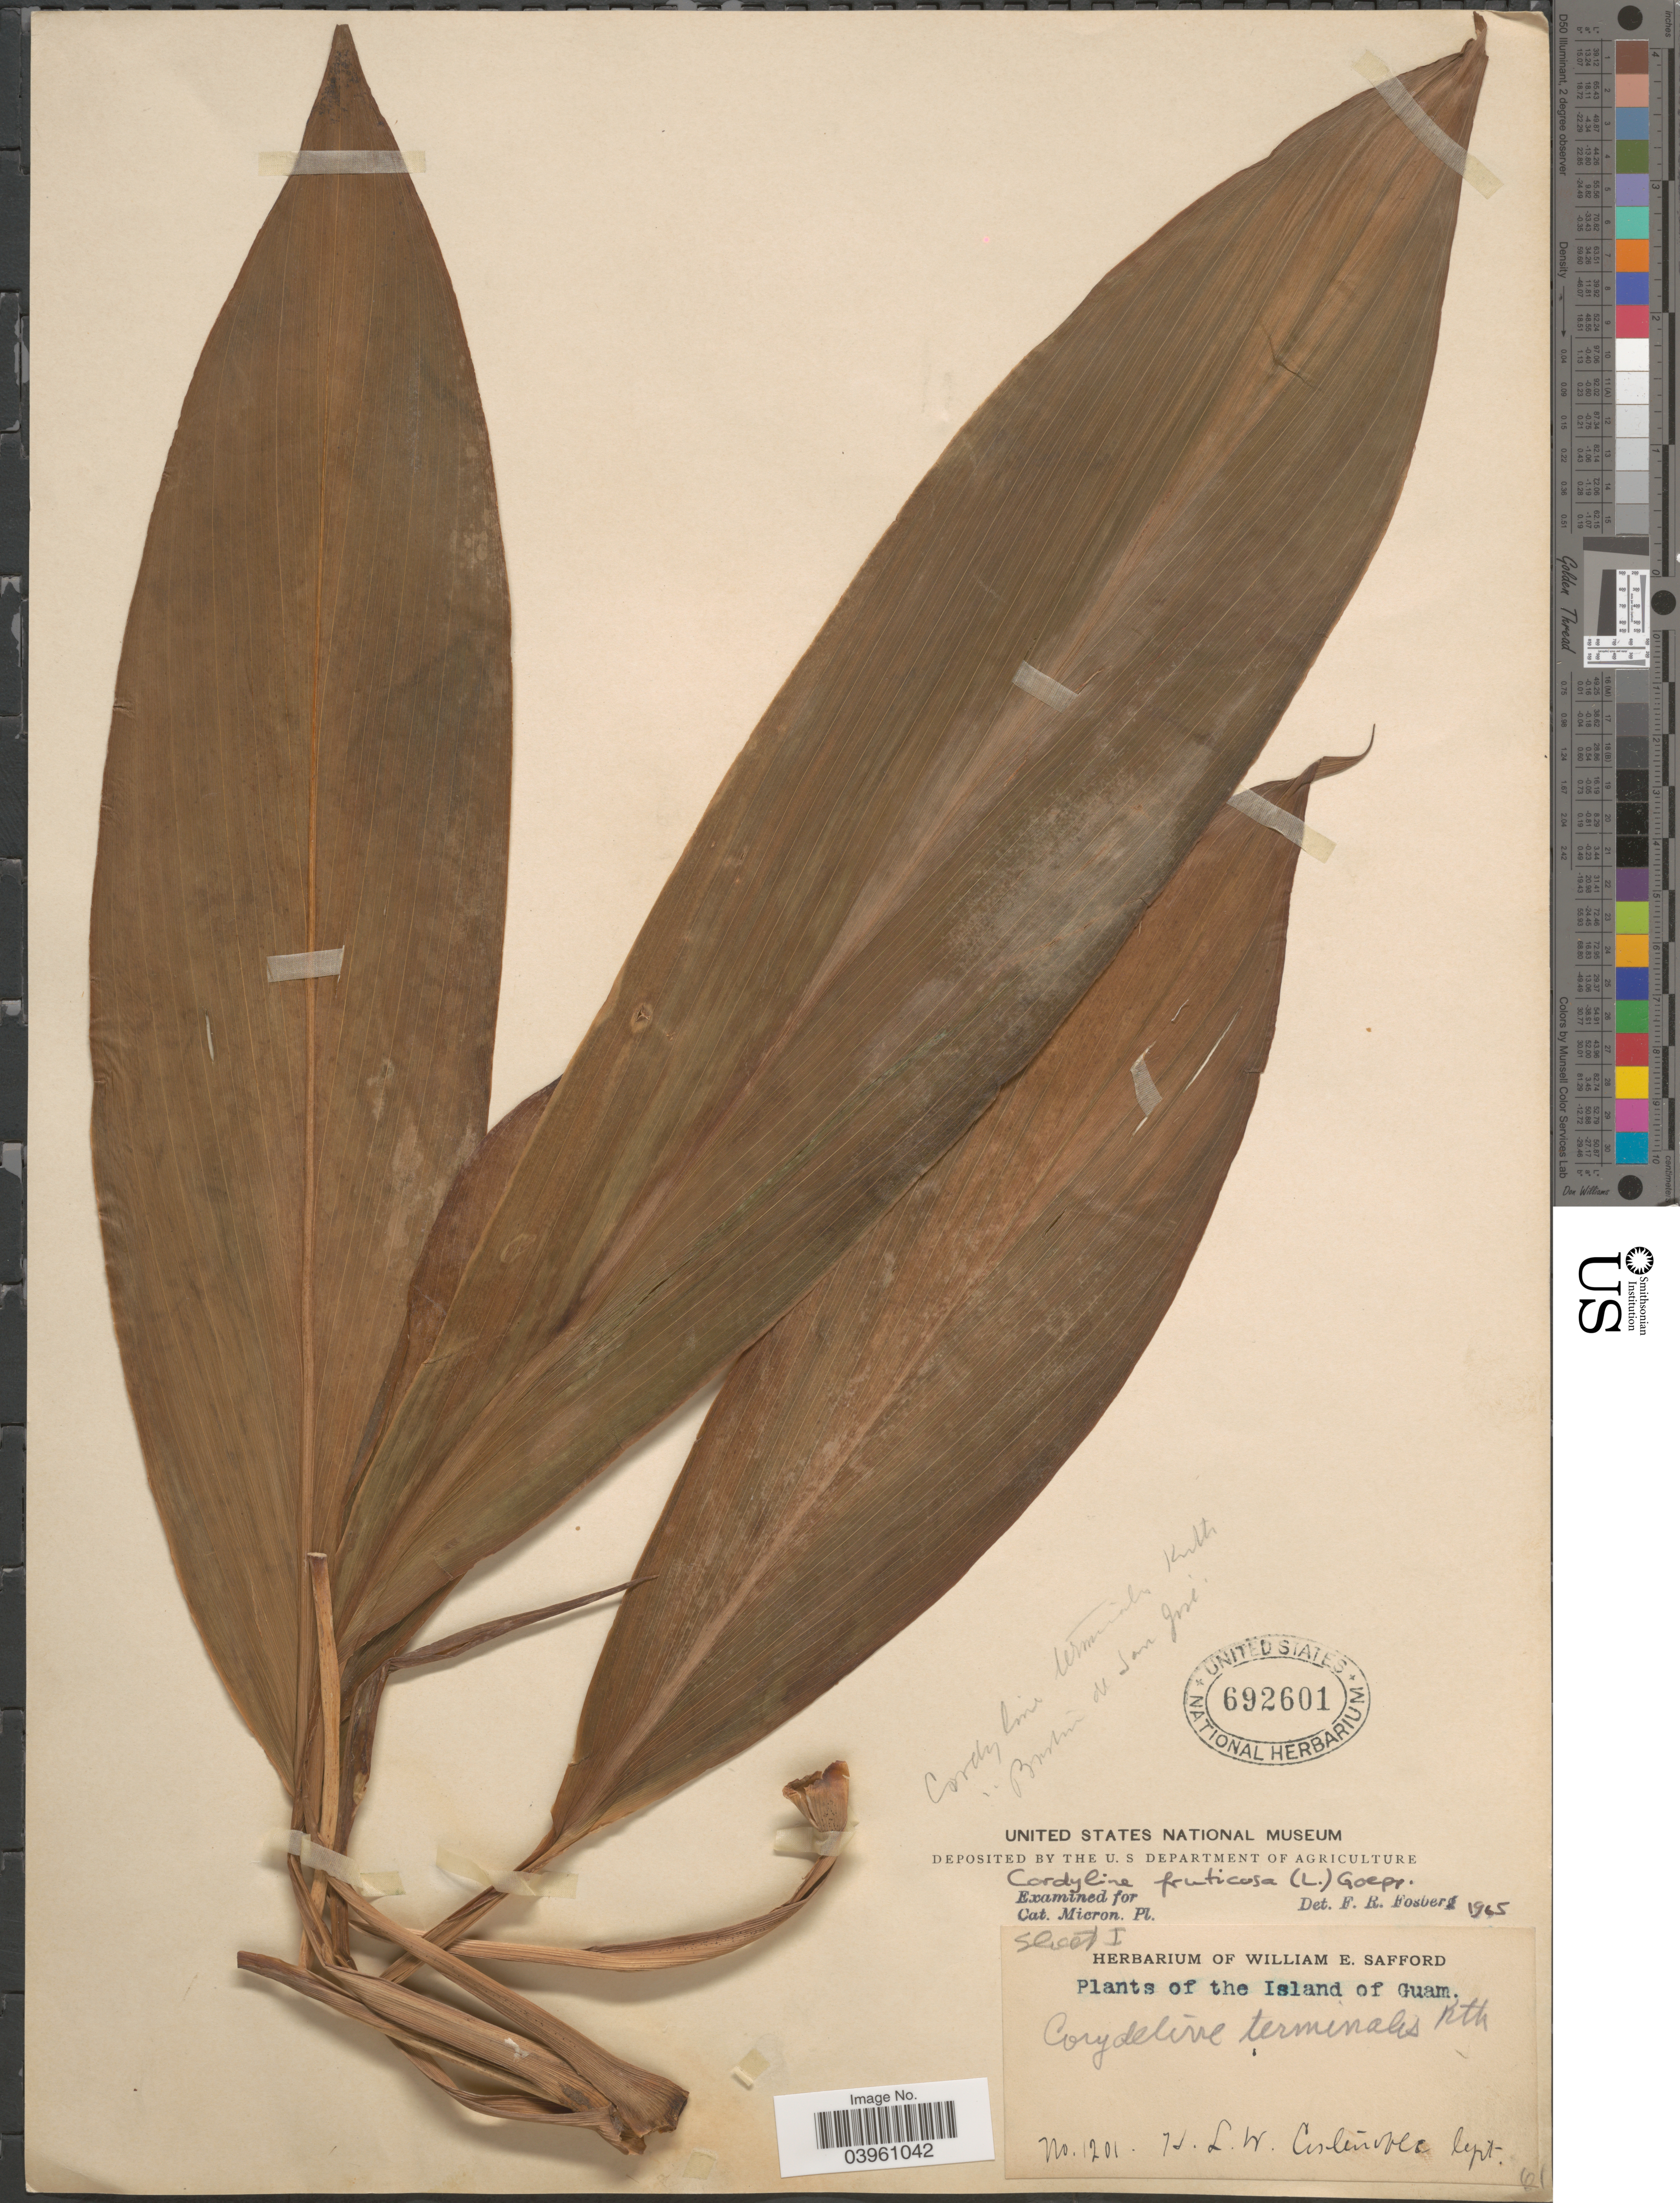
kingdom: Plantae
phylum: Tracheophyta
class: Liliopsida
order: Asparagales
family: Asparagaceae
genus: Cordyline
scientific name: Cordyline fruticosa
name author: (L.) A. Chev.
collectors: H. Costenoble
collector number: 1201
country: Guam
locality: The Island of Guam.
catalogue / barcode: US 692601